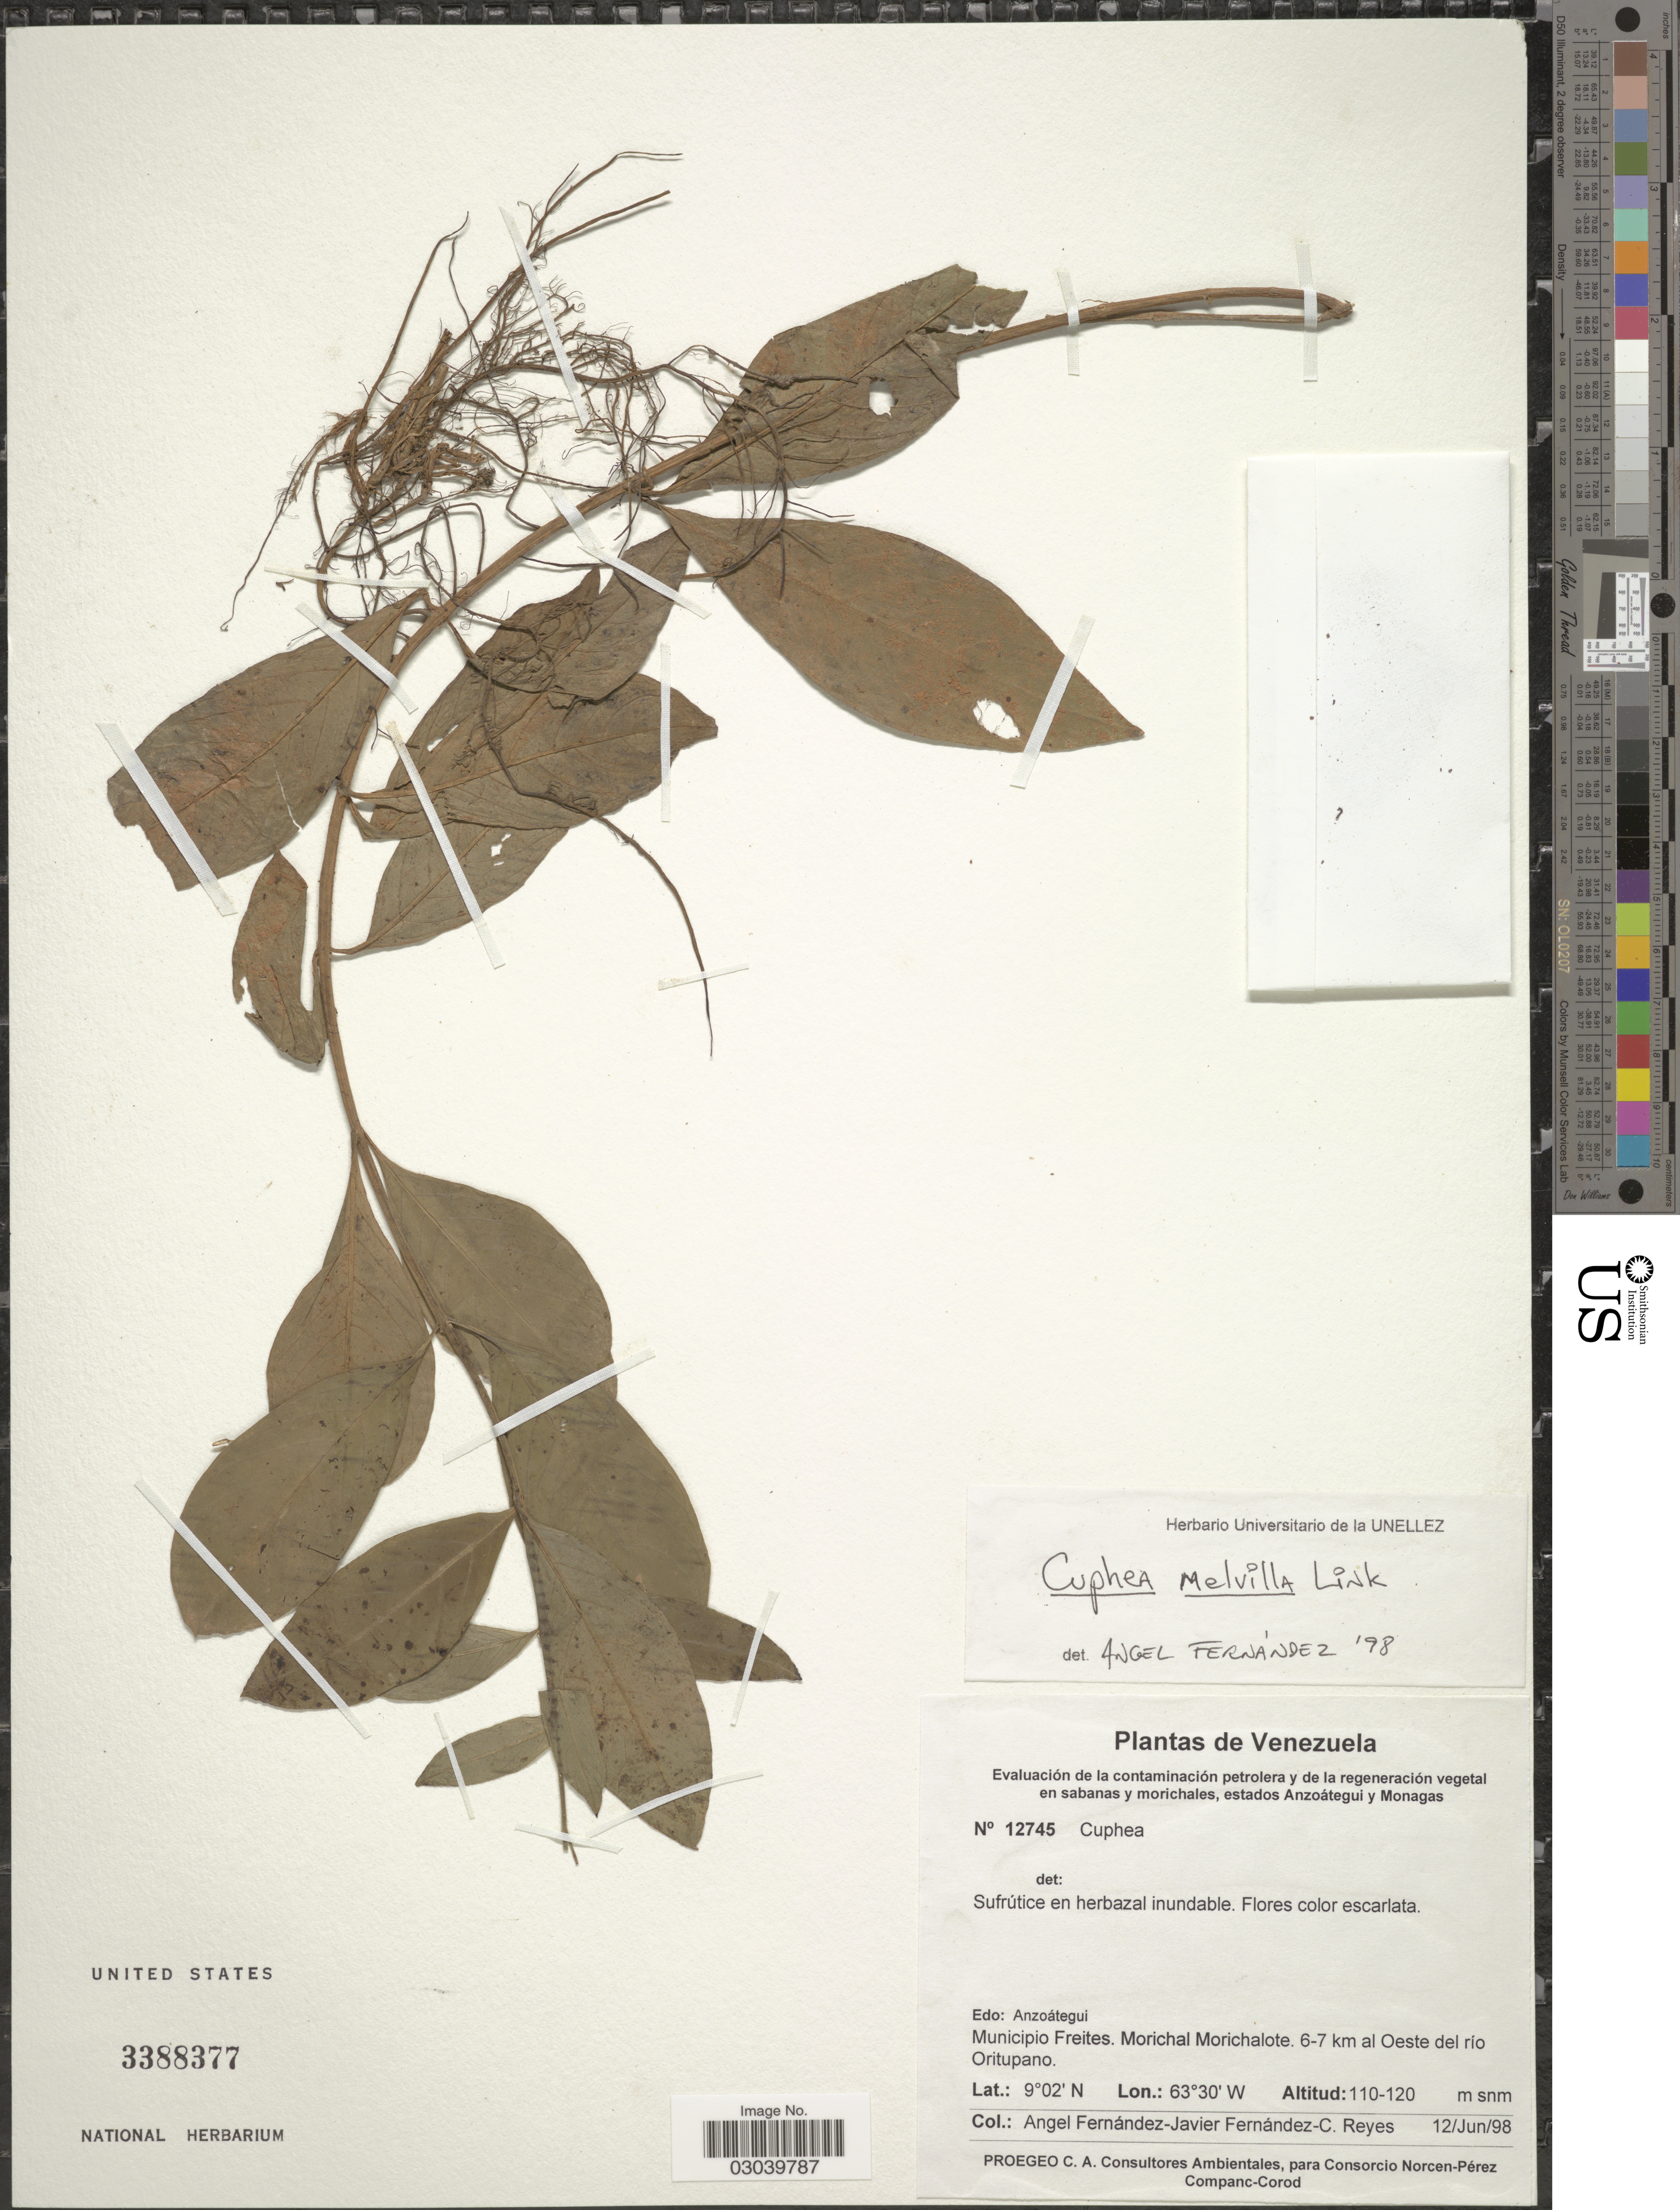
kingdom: Plantae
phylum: Tracheophyta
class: Magnoliopsida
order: Myrtales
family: Lythraceae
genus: Cuphea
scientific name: Cuphea melvilla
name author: Lindl.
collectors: Á. Fernández, J. Fernández & C. Reyes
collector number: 12745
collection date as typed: Transcribed d/m/y: 12/6/98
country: Venezuela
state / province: Anzoategui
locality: Municipio Freites. Morichal Morichalote. 6-7 km al Oeste del río Oritupano.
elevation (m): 110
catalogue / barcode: US 3388377